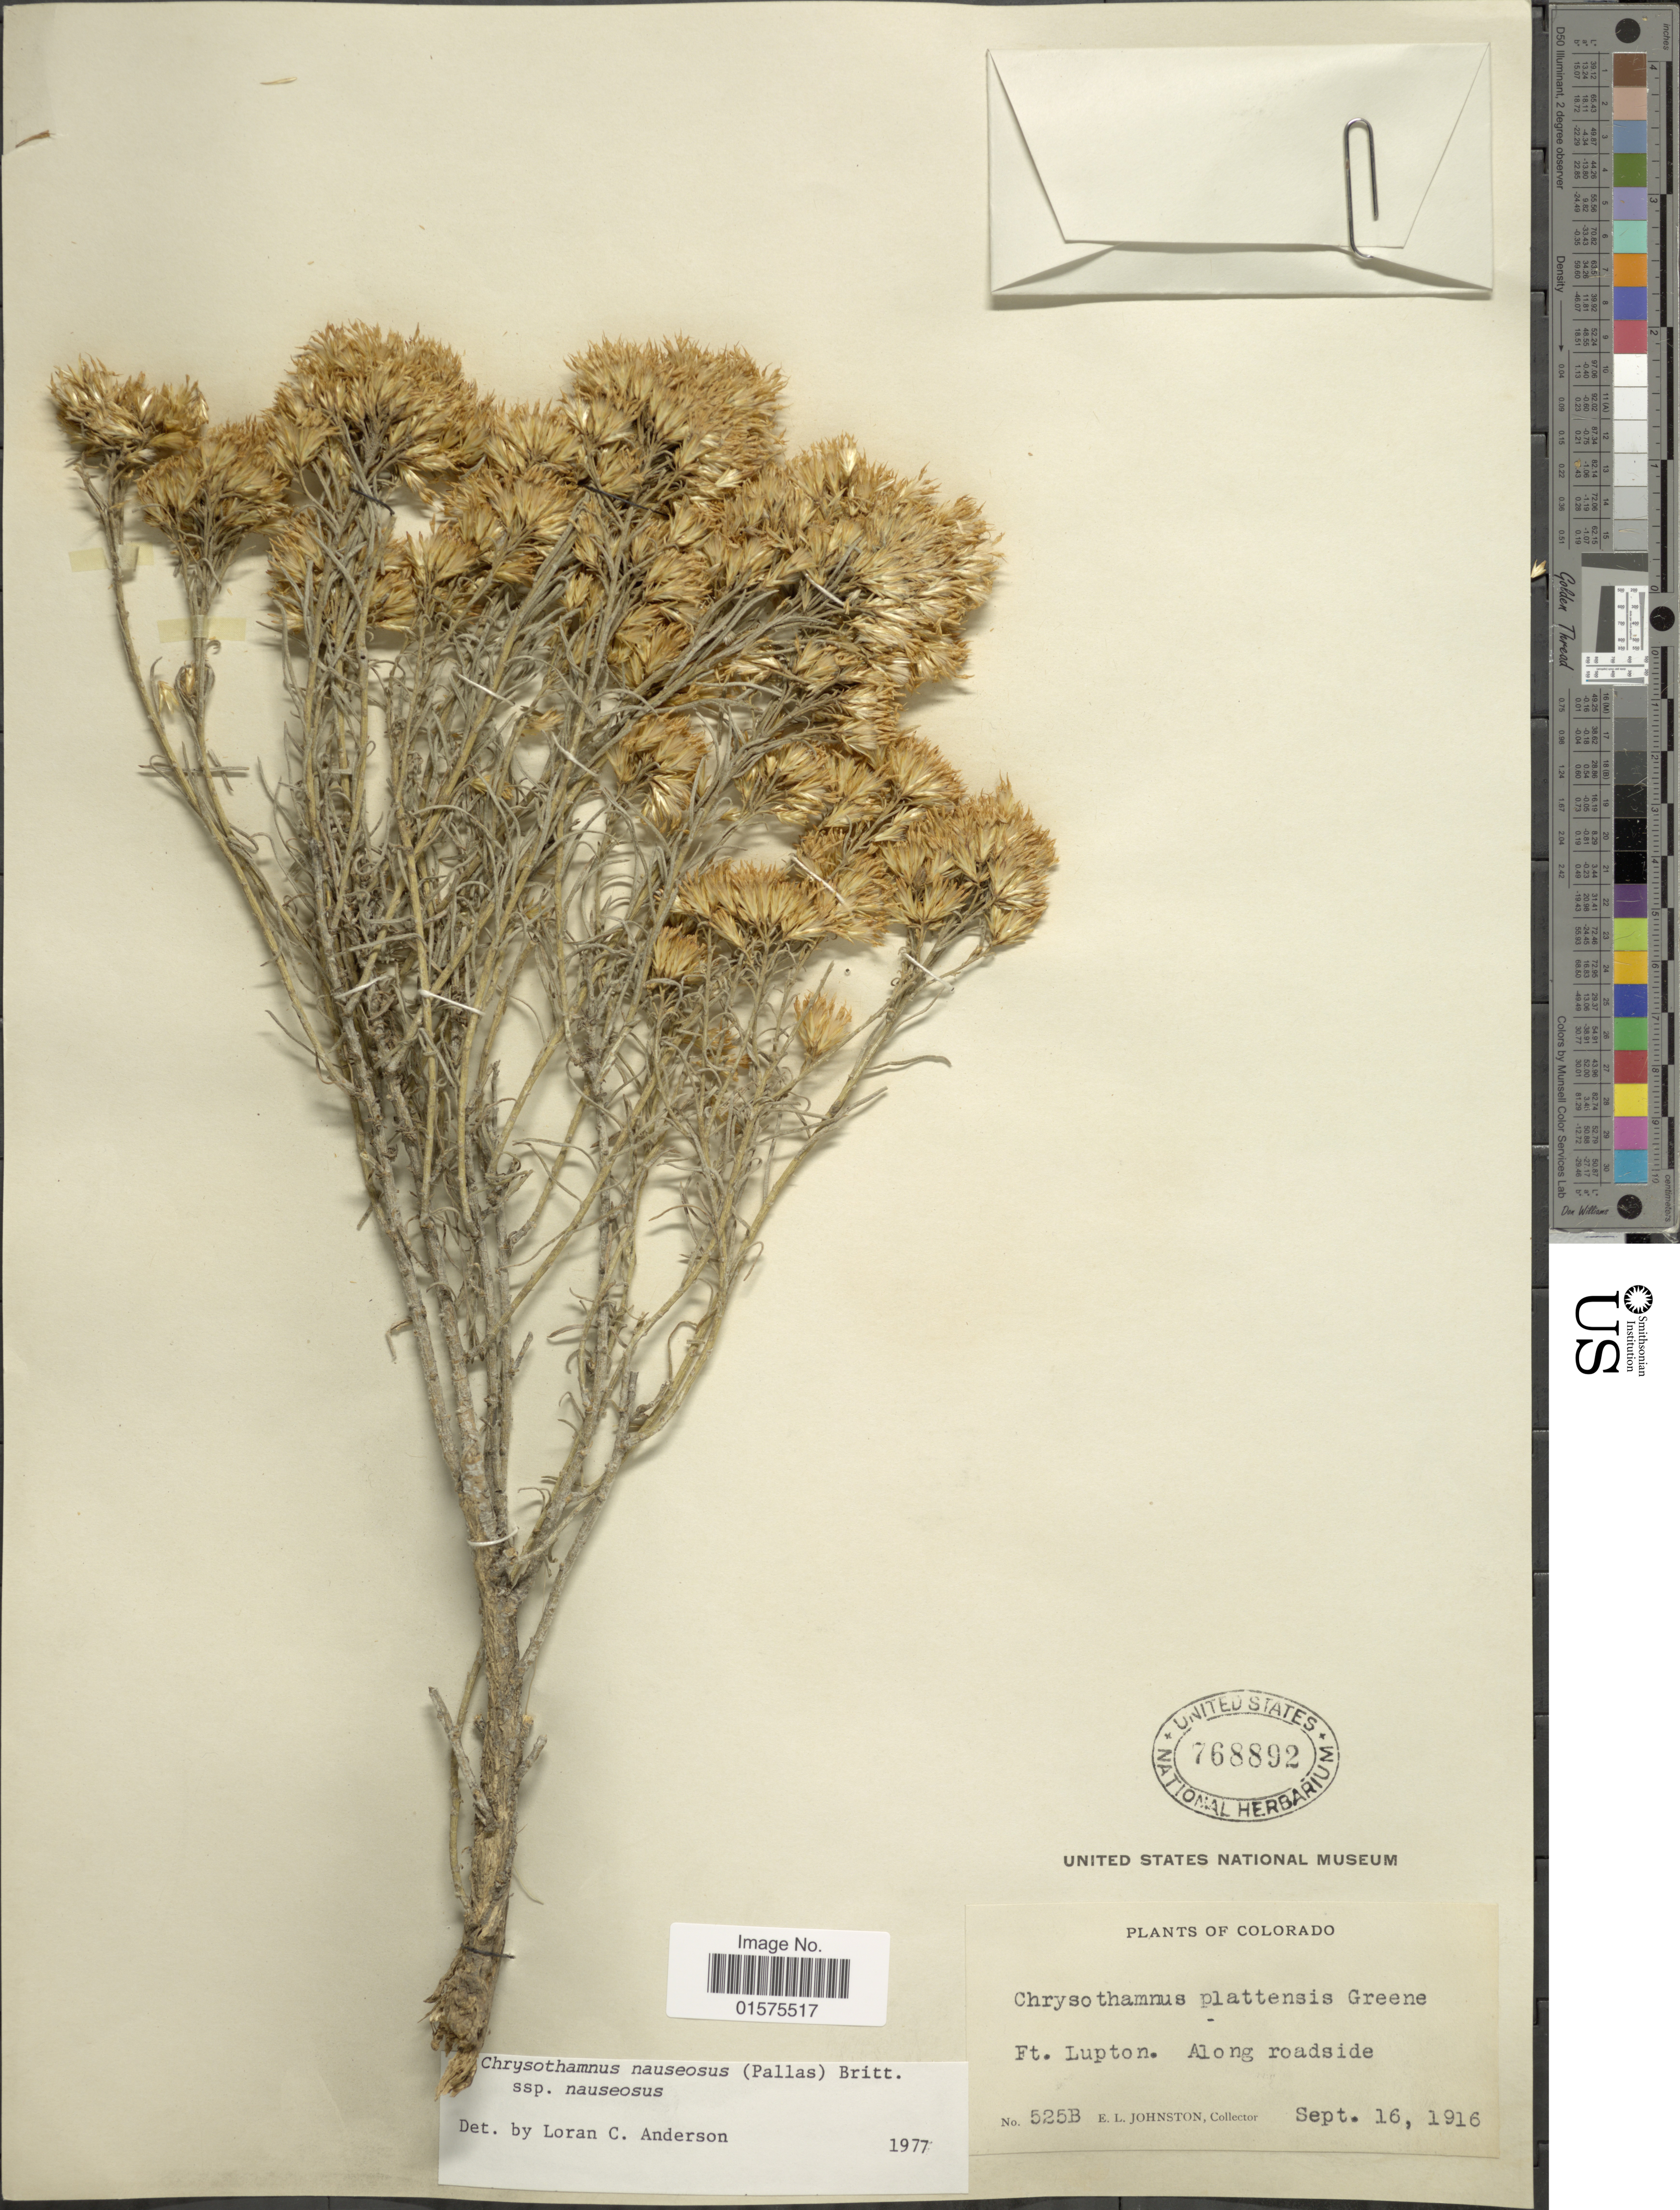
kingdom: Plantae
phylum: Tracheophyta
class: Magnoliopsida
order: Asterales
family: Asteraceae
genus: Ericameria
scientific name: Ericameria nauseosa var. nauseosa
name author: (Pall. ex Pursh) G.L. Nesom & G.I. Baird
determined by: Urbatsch, Lowell E., Curator (LSU), Louisiana State University (UNITED STATES)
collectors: E. L. Johnston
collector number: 525B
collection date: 1916-09-16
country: United States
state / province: Colorado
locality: Ft. Lupton. Along roadside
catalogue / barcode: US 768892